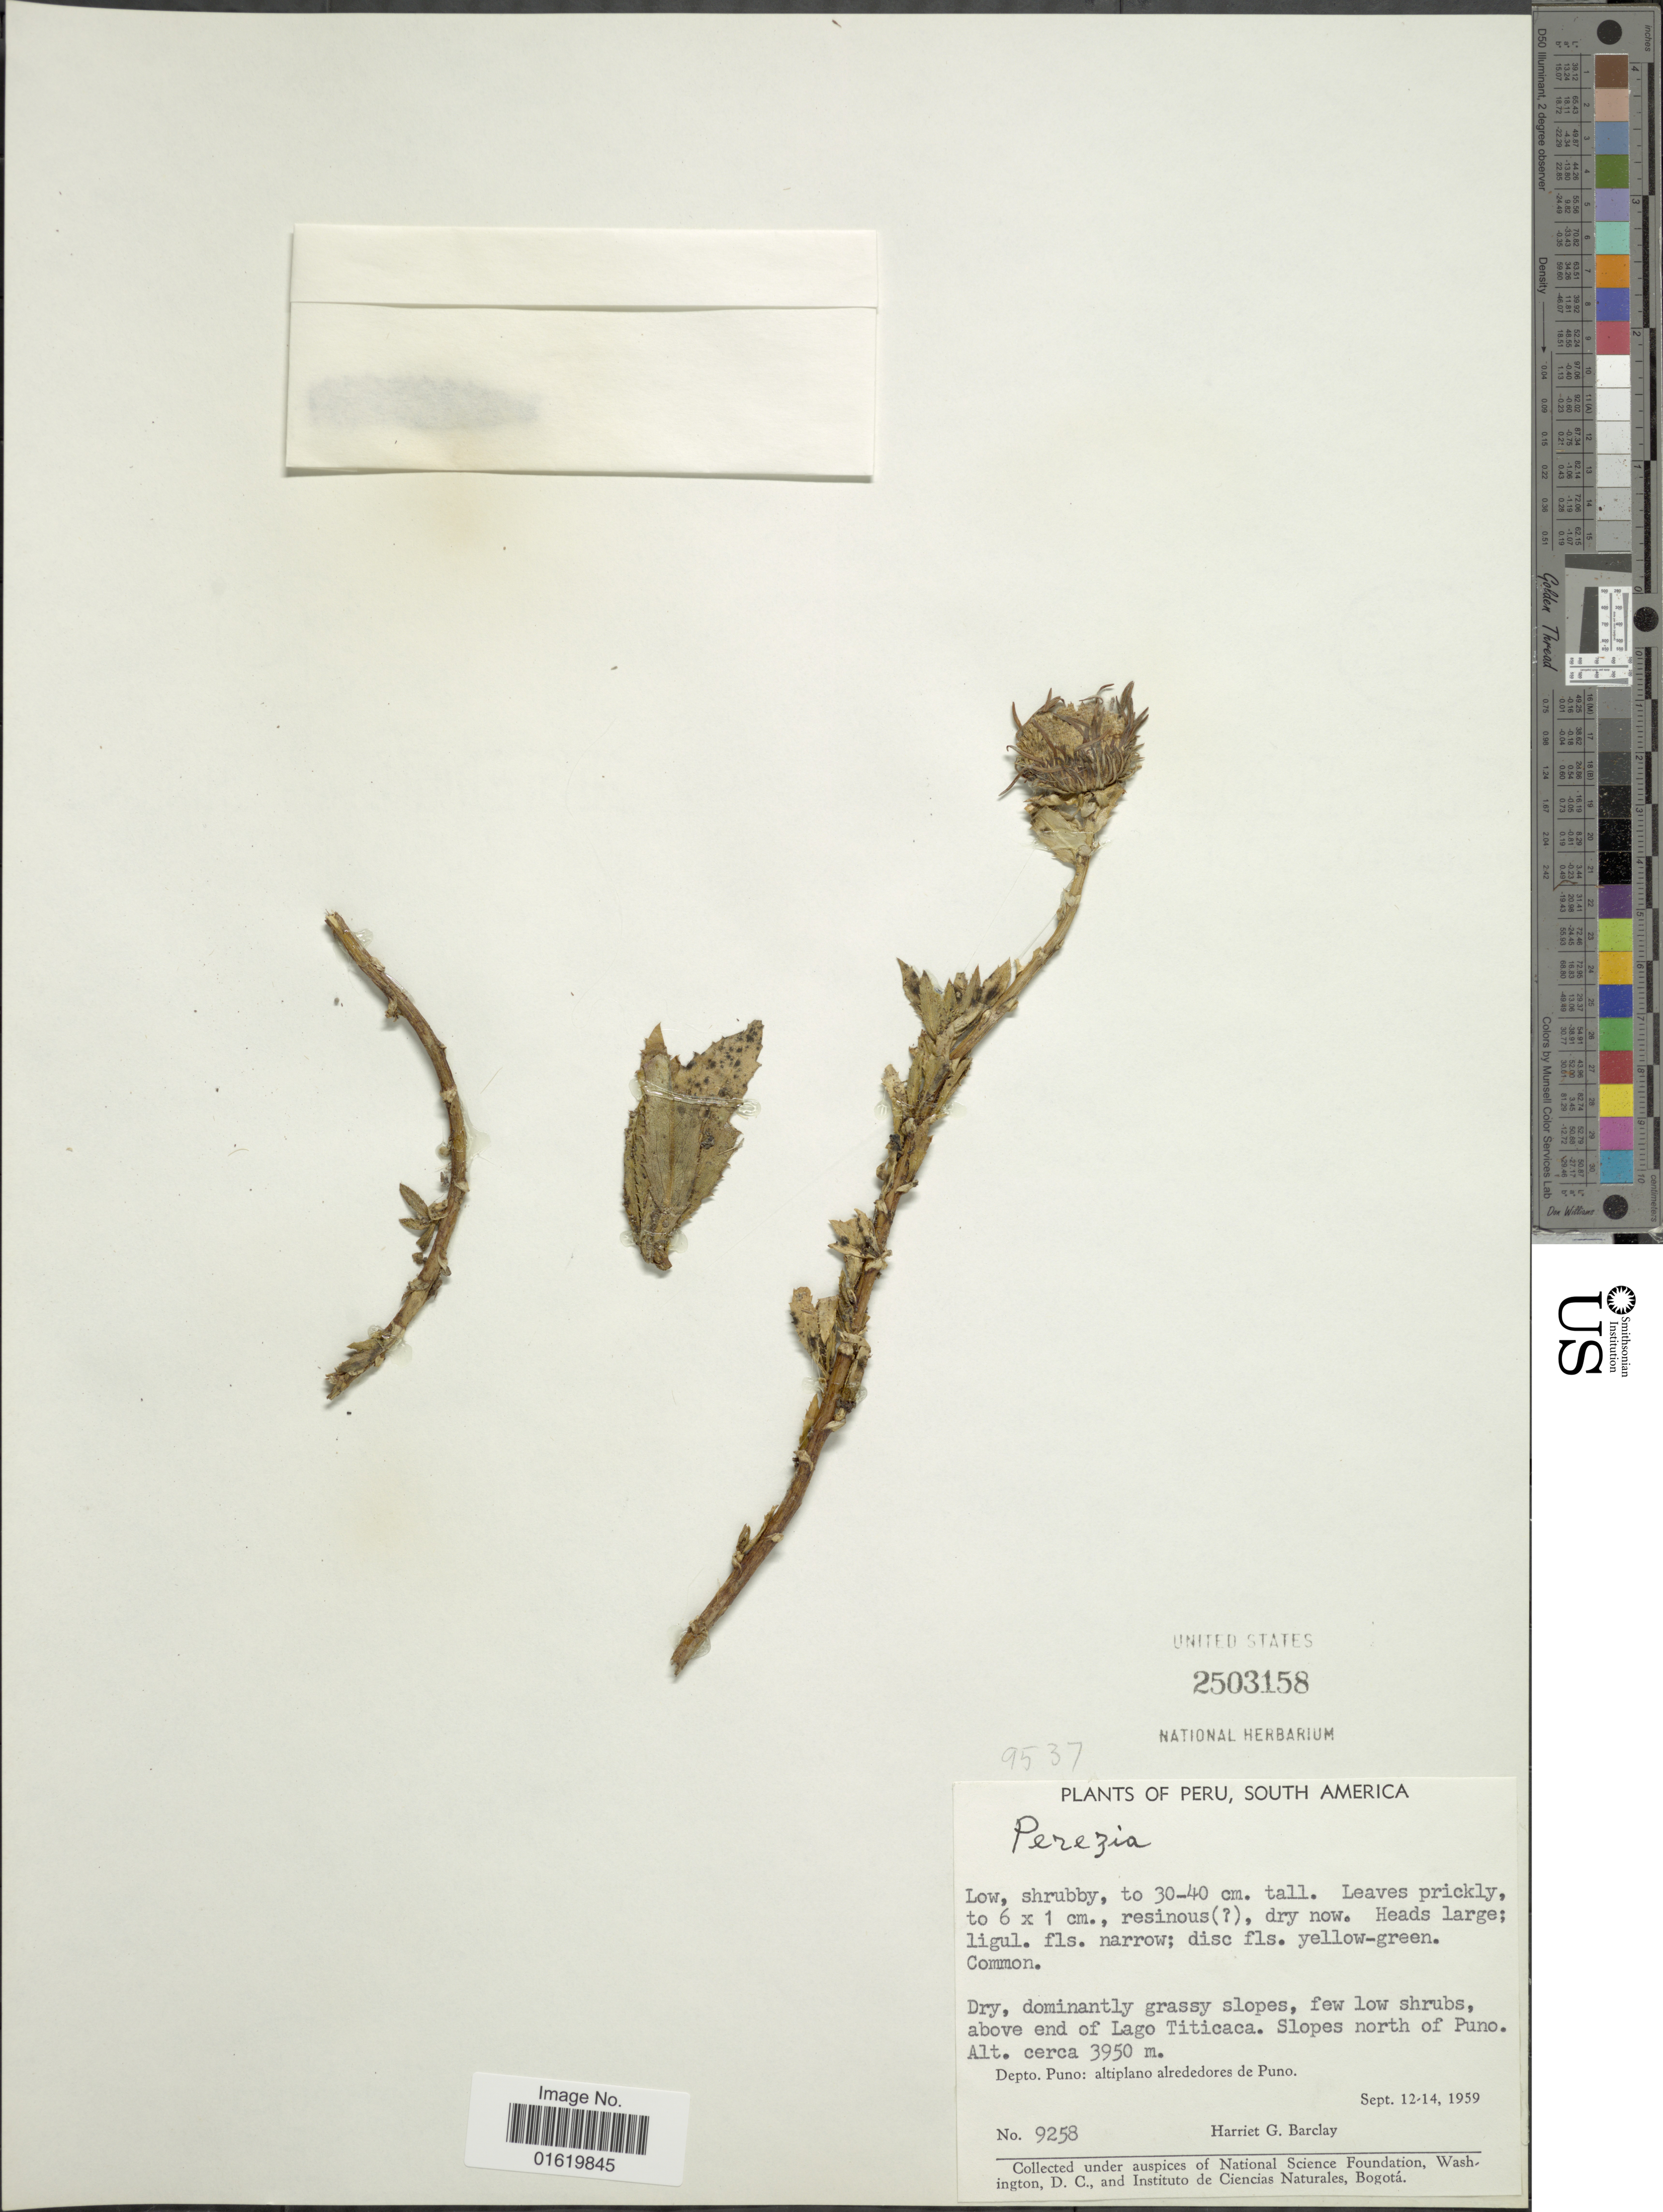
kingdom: Plantae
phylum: Tracheophyta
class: Magnoliopsida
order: Asterales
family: Asteraceae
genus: Perezia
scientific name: Perezia sp.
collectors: H. G. Barclay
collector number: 9258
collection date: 1959-09-12/1959-09-14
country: Peru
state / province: Puno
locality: Above end of Lago Titicaca. Slopes north of Puno. Depto. Puno: altiplano alrededores de Puno.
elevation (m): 3950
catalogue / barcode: US 2503158